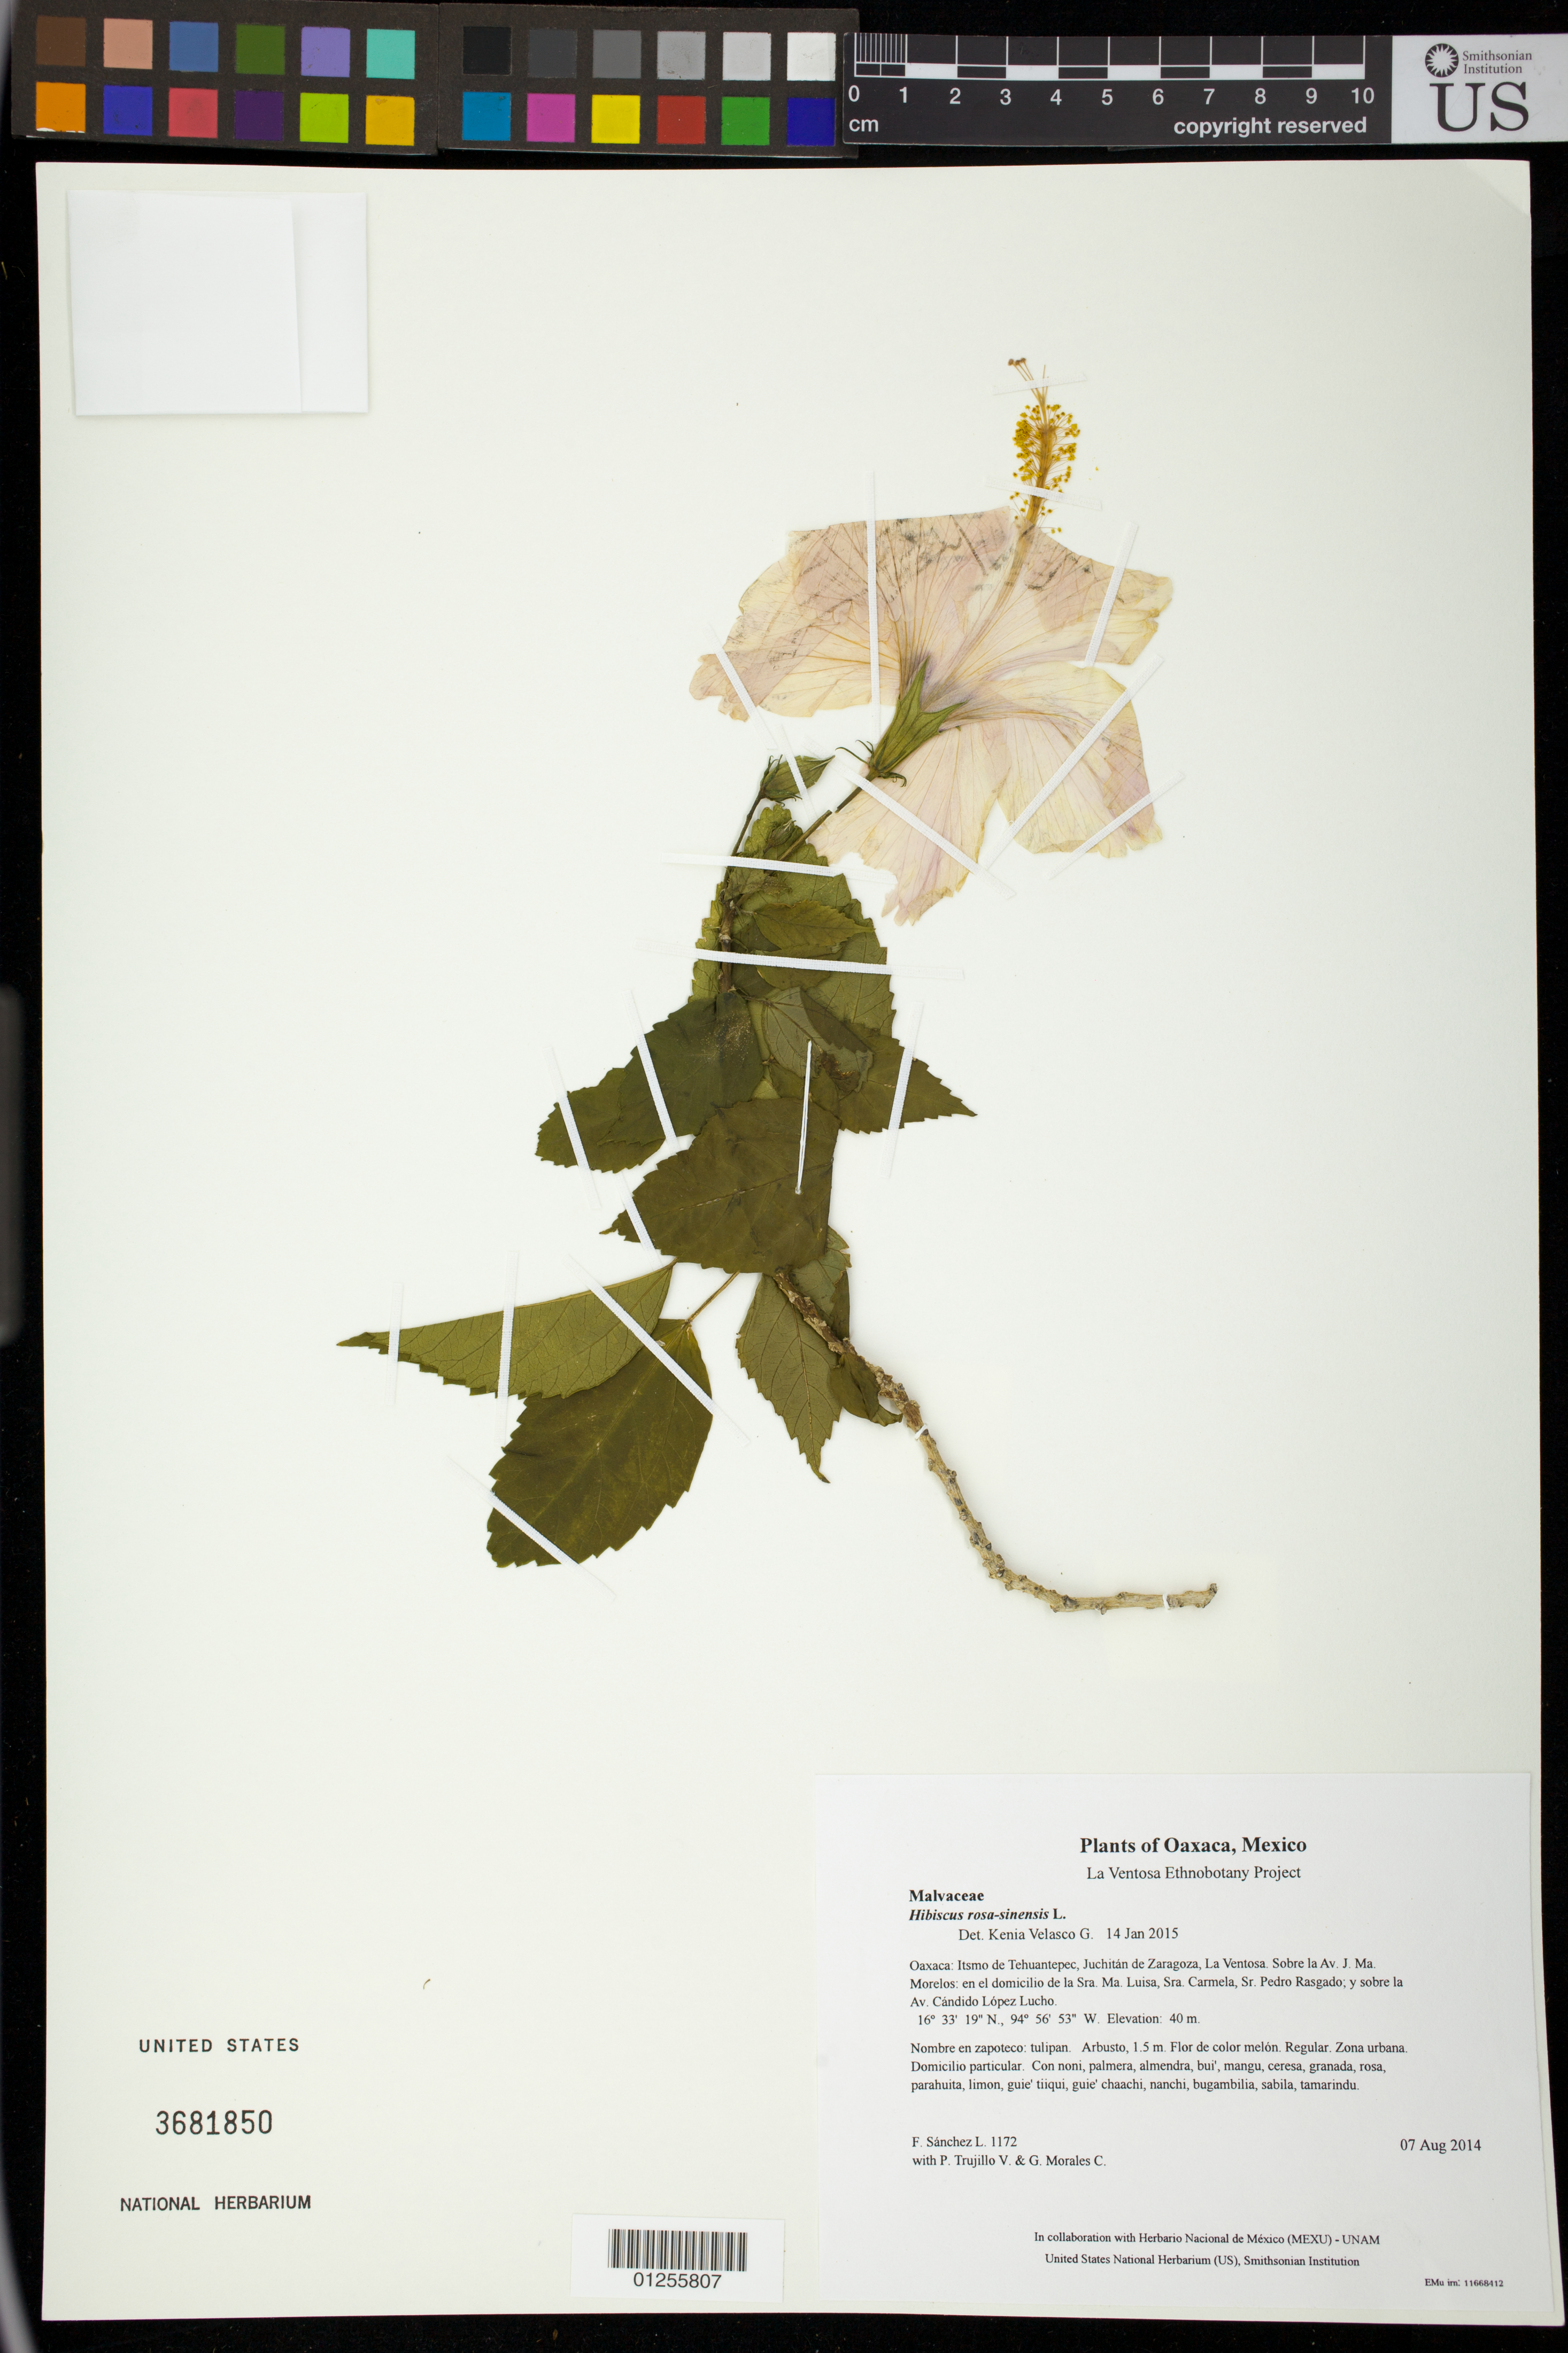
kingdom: Plantae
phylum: Tracheophyta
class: Magnoliopsida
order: Malvales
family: Malvaceae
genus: Hibiscus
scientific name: Hibiscus rosa-sinensis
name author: L.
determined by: Velasco G., Kenia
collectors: F. Sánchez L., P. Trujillo V. & G. Morales C.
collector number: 1172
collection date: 2014-08-07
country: Mexico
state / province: Oaxaca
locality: Itsmo de Tehuantepec, Juchitán de Zaragoza, La Ventosa. Sobre la Av. J. Ma. Morelos: en el domicilio de la Sra. Ma. Luisa, Sra. Carmela, Sr. Pedro Rasgado; y sobre la Av. Cándido López Lucho.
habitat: Zona urbana. Domicilio particular.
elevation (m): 40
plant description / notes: MEXU, US; Yaga bandaga. 1.5 m. Guie' biguitu nate. Nuu.; tulipan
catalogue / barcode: US 3681850